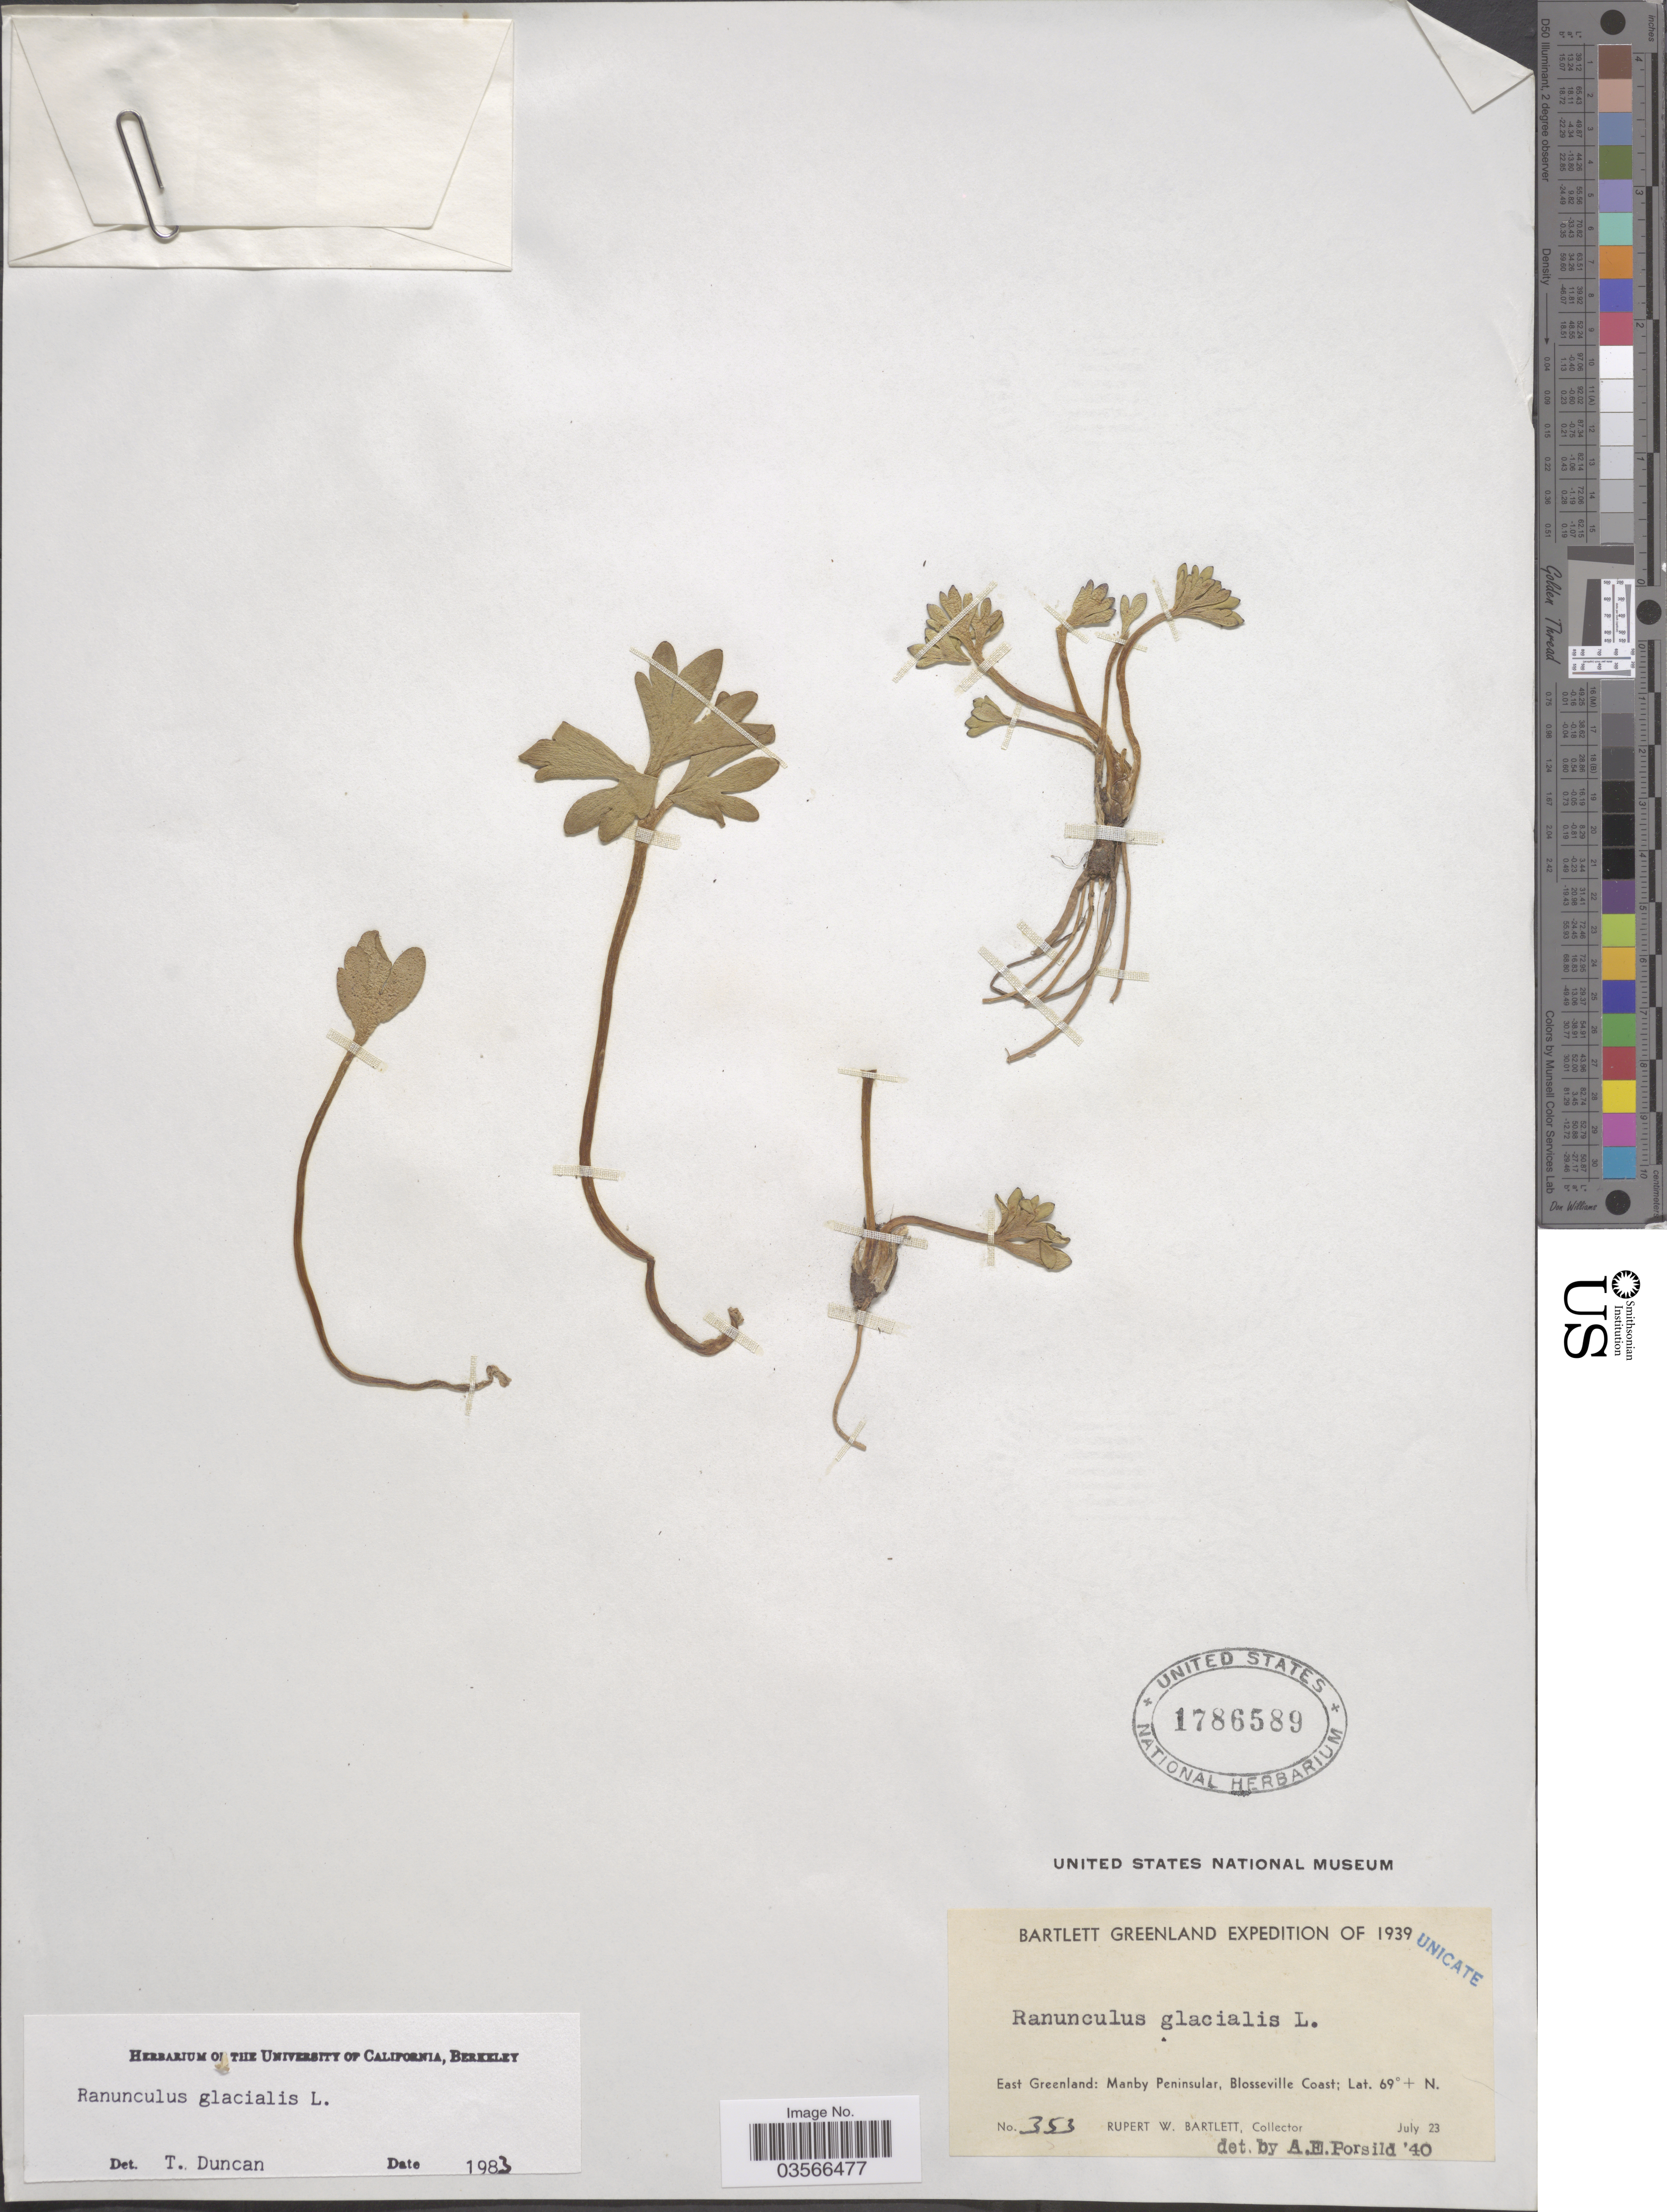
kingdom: Plantae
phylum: Tracheophyta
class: Magnoliopsida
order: Ranunculales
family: Ranunculaceae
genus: Ranunculus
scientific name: Ranunculus glacialis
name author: L.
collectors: R. W. Bartlett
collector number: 353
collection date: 1939-07-23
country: Greenland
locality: East Greenland: Manby Peninsular, Blosseville Coast.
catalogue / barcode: US 1786589